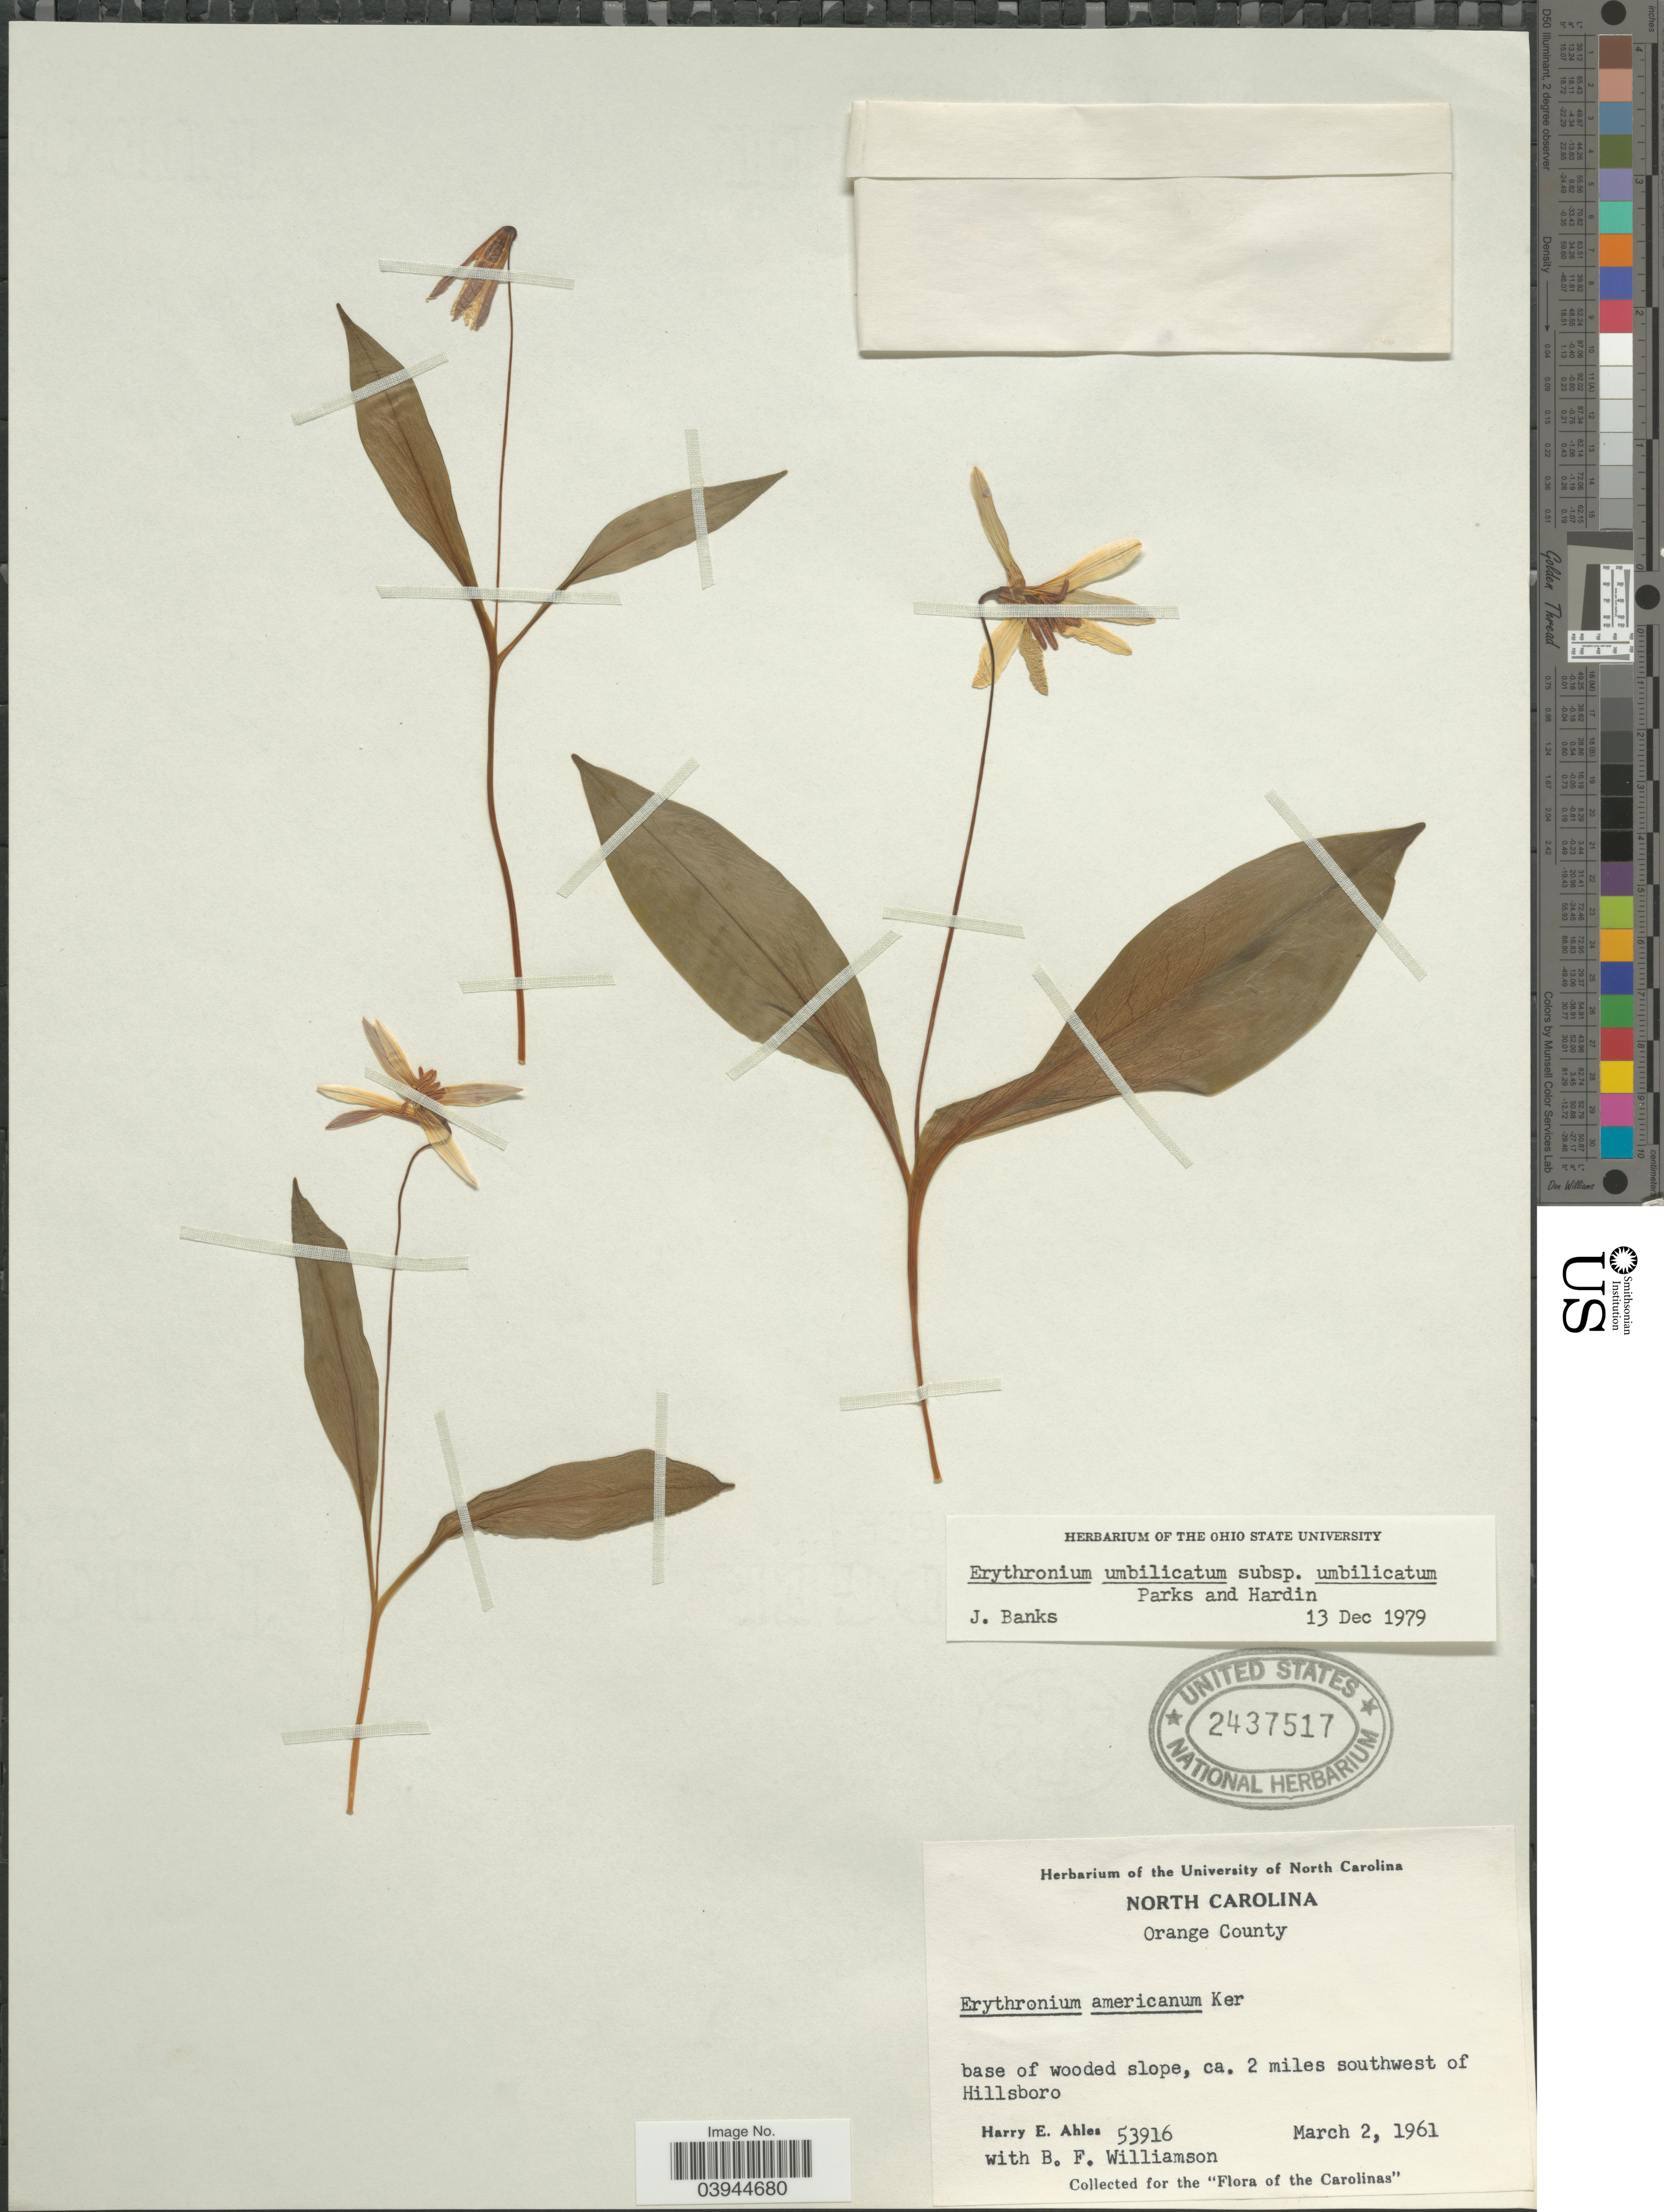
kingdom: Plantae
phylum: Tracheophyta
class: Liliopsida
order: Liliales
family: Liliaceae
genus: Erythronium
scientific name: Erythronium umbilicatum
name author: C.R. Parks & Hardin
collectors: H. E. Ahles & B. Williamson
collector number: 53916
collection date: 1961-03-02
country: United States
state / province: North Carolina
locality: Orange County. Base of wooded slope, ca. 2 miles southwest of Hillsboro.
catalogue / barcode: US 2437517